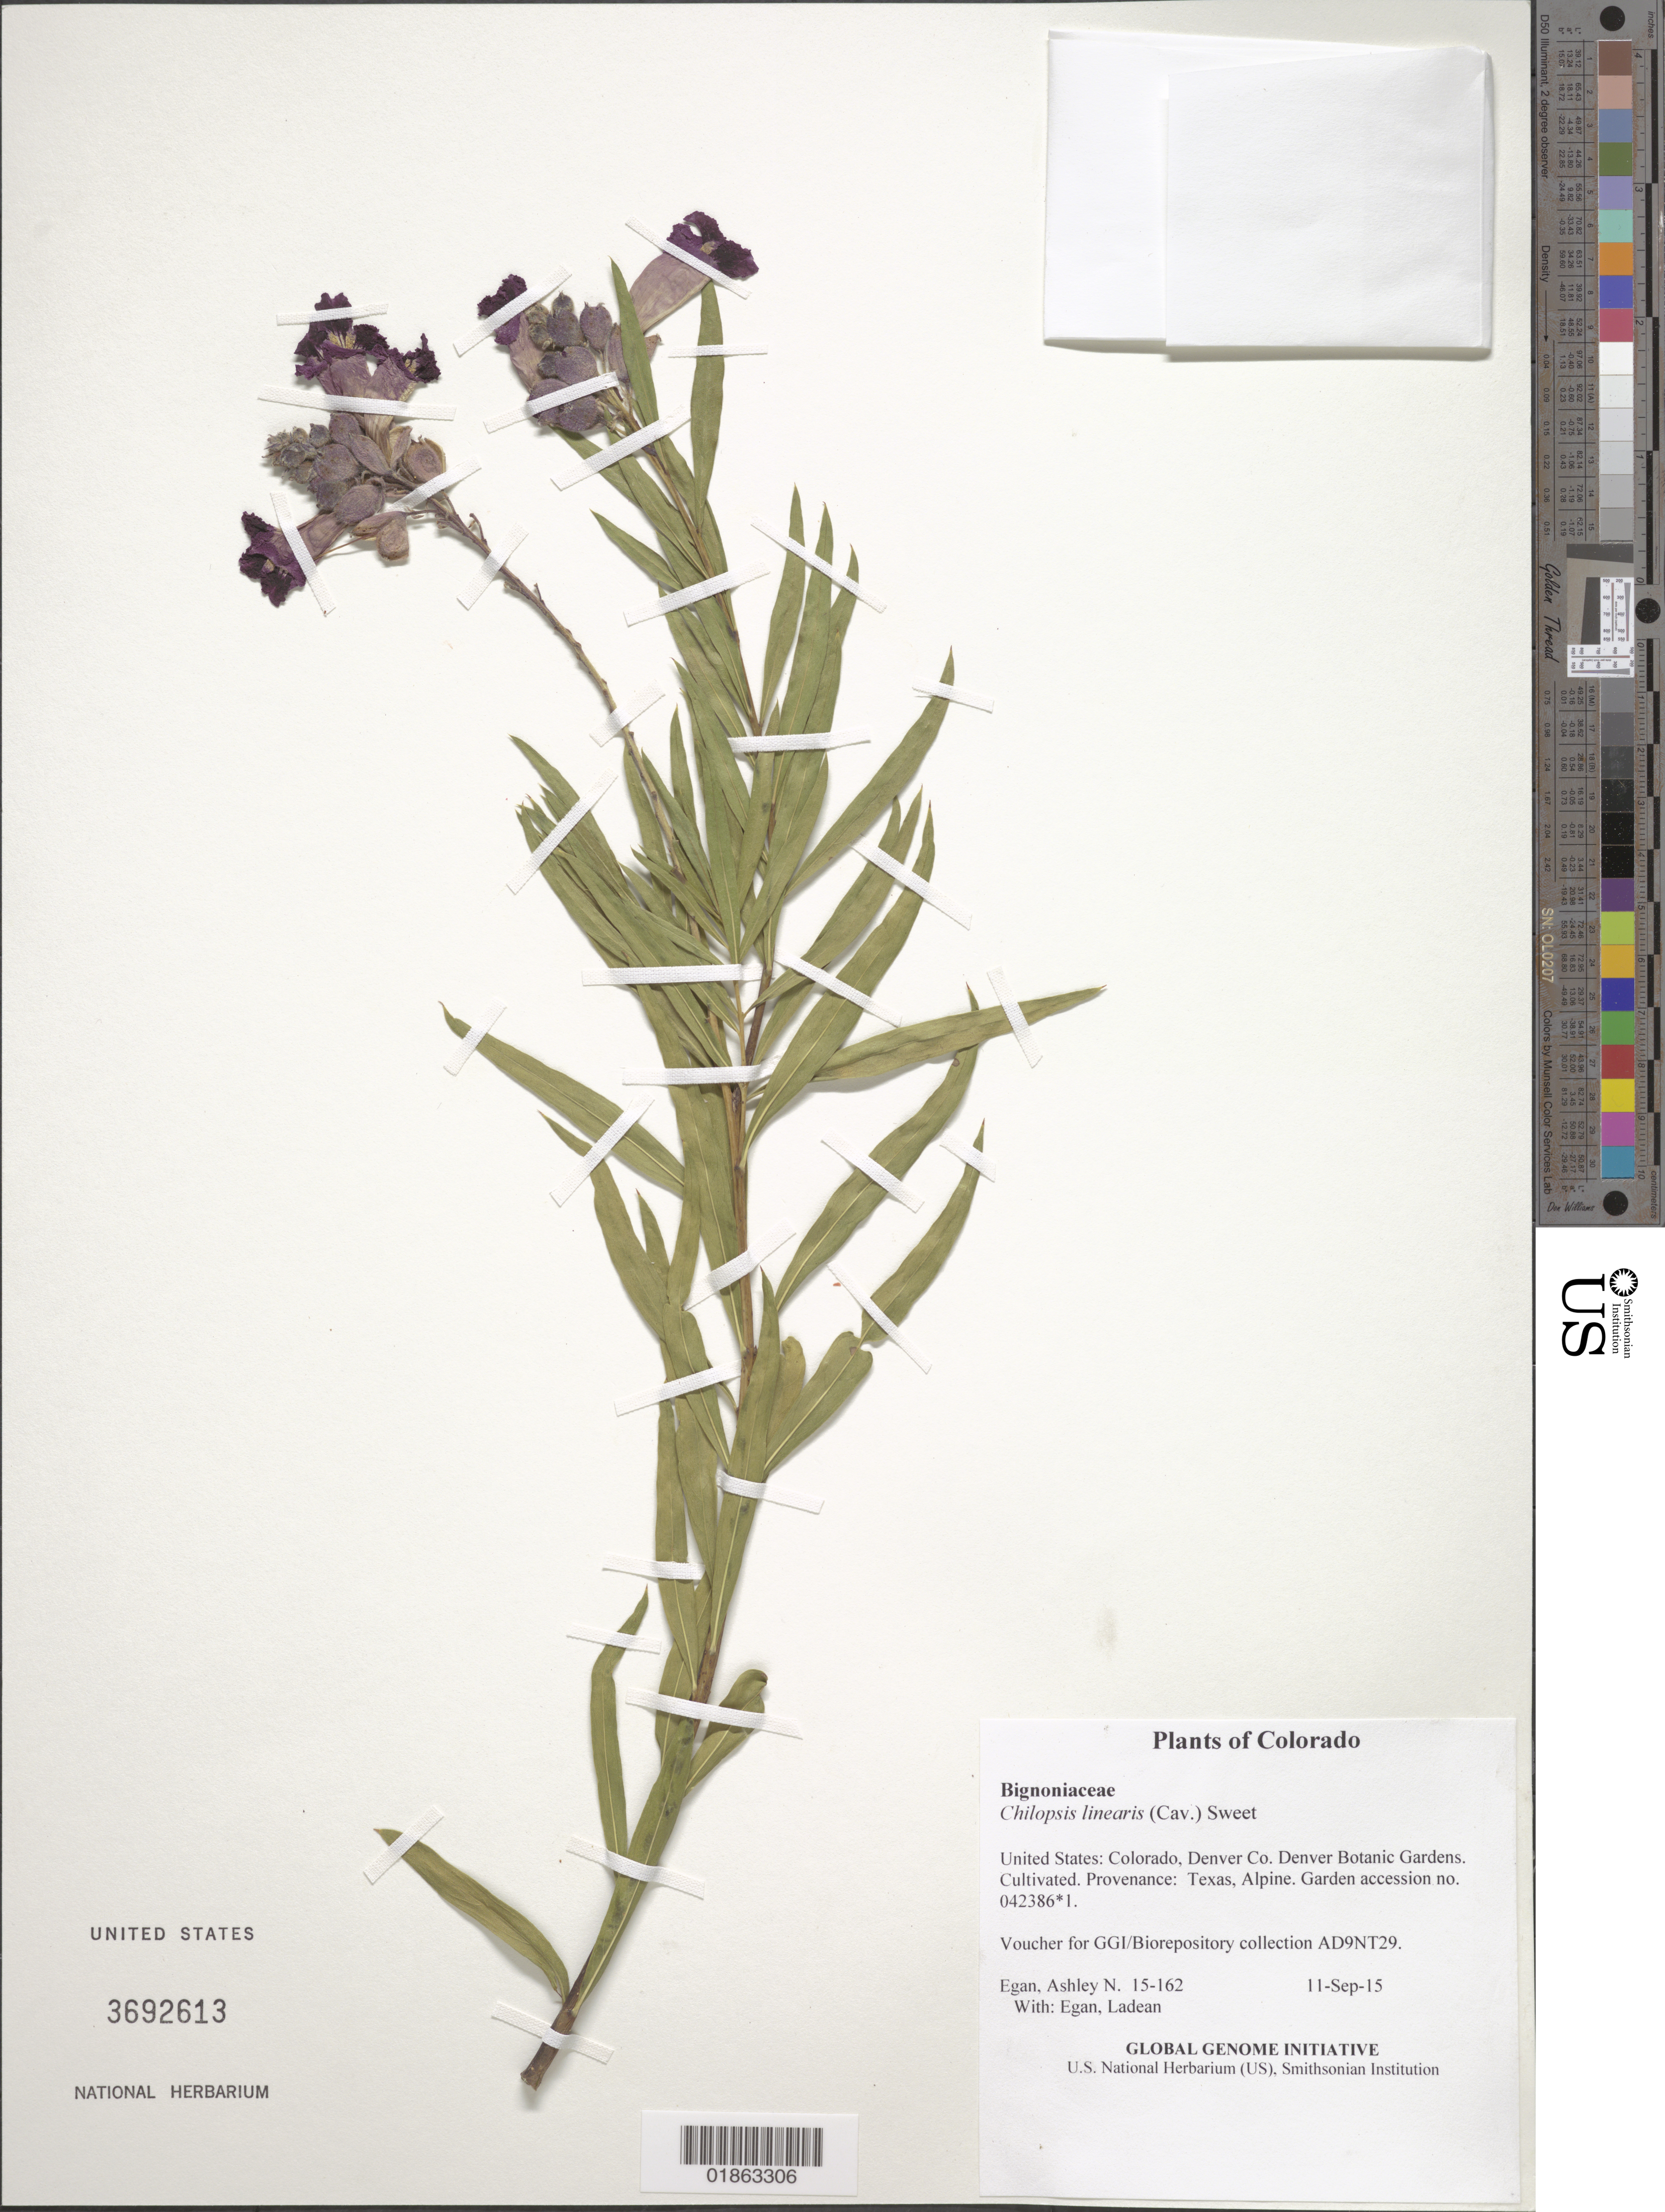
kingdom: Plantae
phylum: Tracheophyta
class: Magnoliopsida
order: Lamiales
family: Bignoniaceae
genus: Chilopsis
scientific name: Chilopsis linearis subsp. linearis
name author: (Cav.) Sweet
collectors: A. N. Egan & L. Egan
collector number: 15-162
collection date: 2015-09-11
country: United States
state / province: Colorado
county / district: Denver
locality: Denver Botanic Gardens. Cultivated. Provenance: Texas, Alpine. Garden accession no. 042386.1.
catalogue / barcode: US 3692613